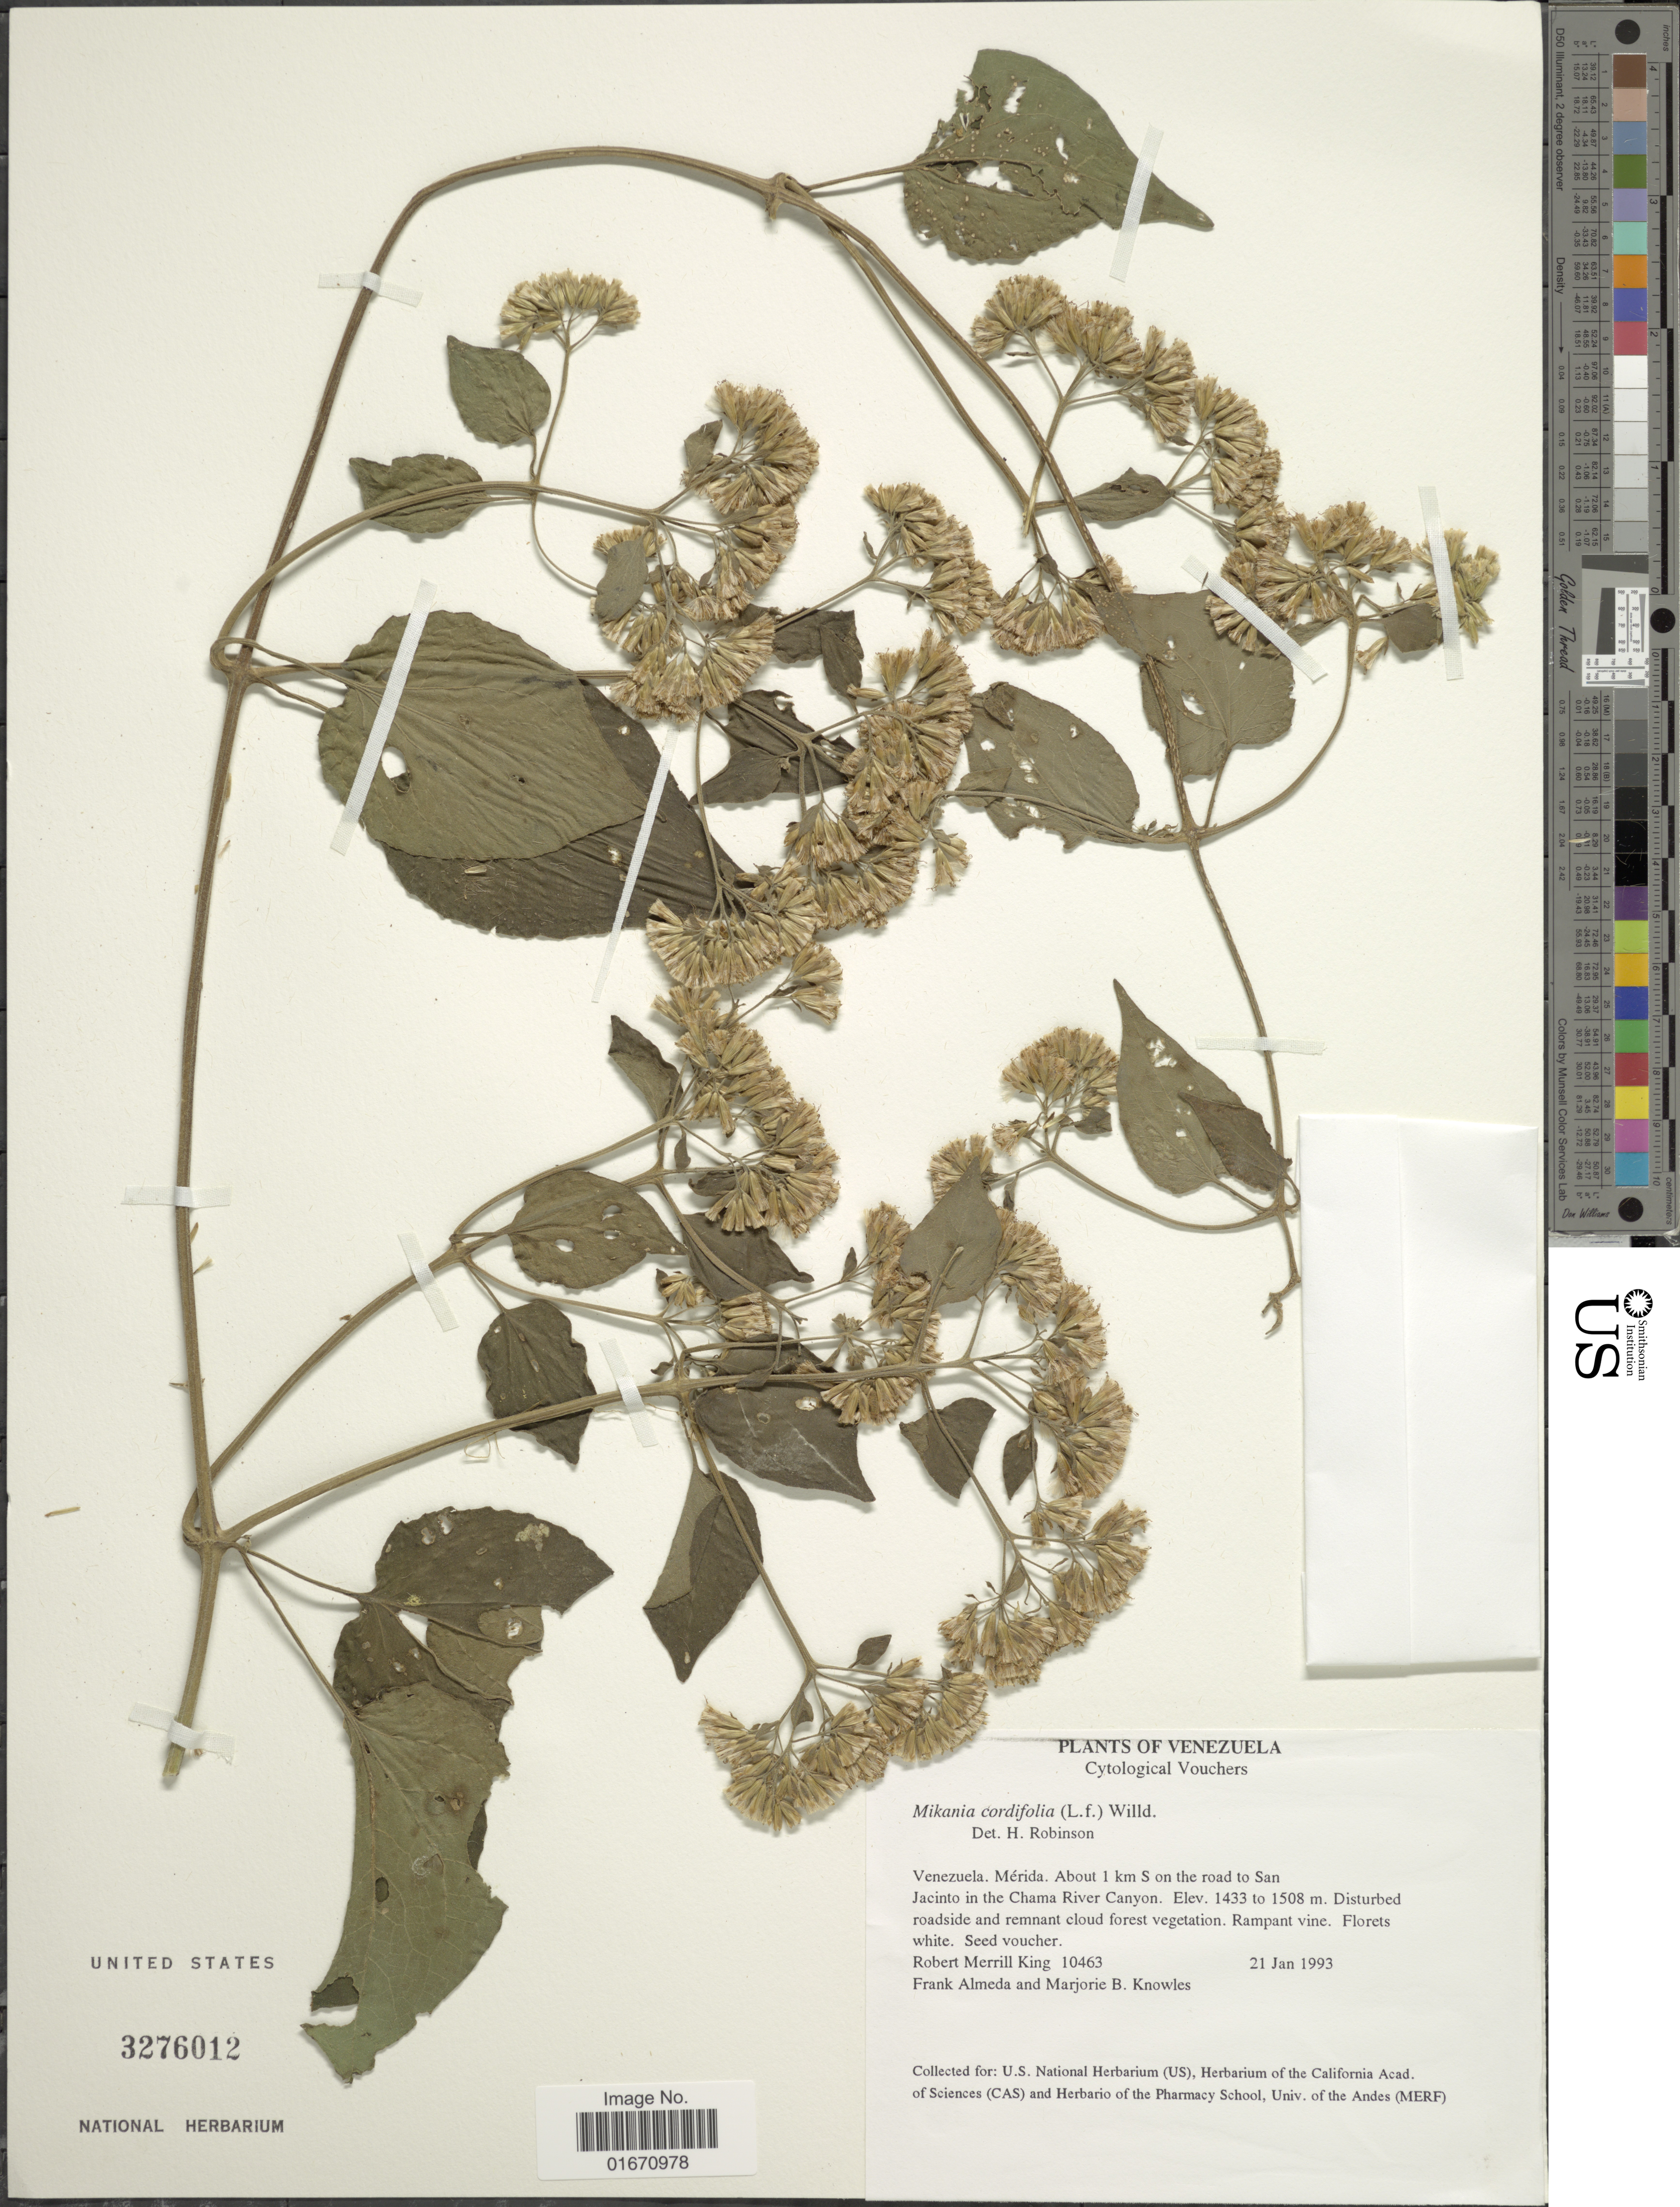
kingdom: Plantae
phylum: Tracheophyta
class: Magnoliopsida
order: Asterales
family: Asteraceae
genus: Mikania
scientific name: Mikania cordifolia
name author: Kunth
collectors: R. M. King, F. Almeda & M. B. Knowles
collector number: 10463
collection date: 1993-01-21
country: Venezuela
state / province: Mérida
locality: About 1 km S on the road to San Jacinto in the Chama River Canyon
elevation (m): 1433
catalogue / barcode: US 3276012